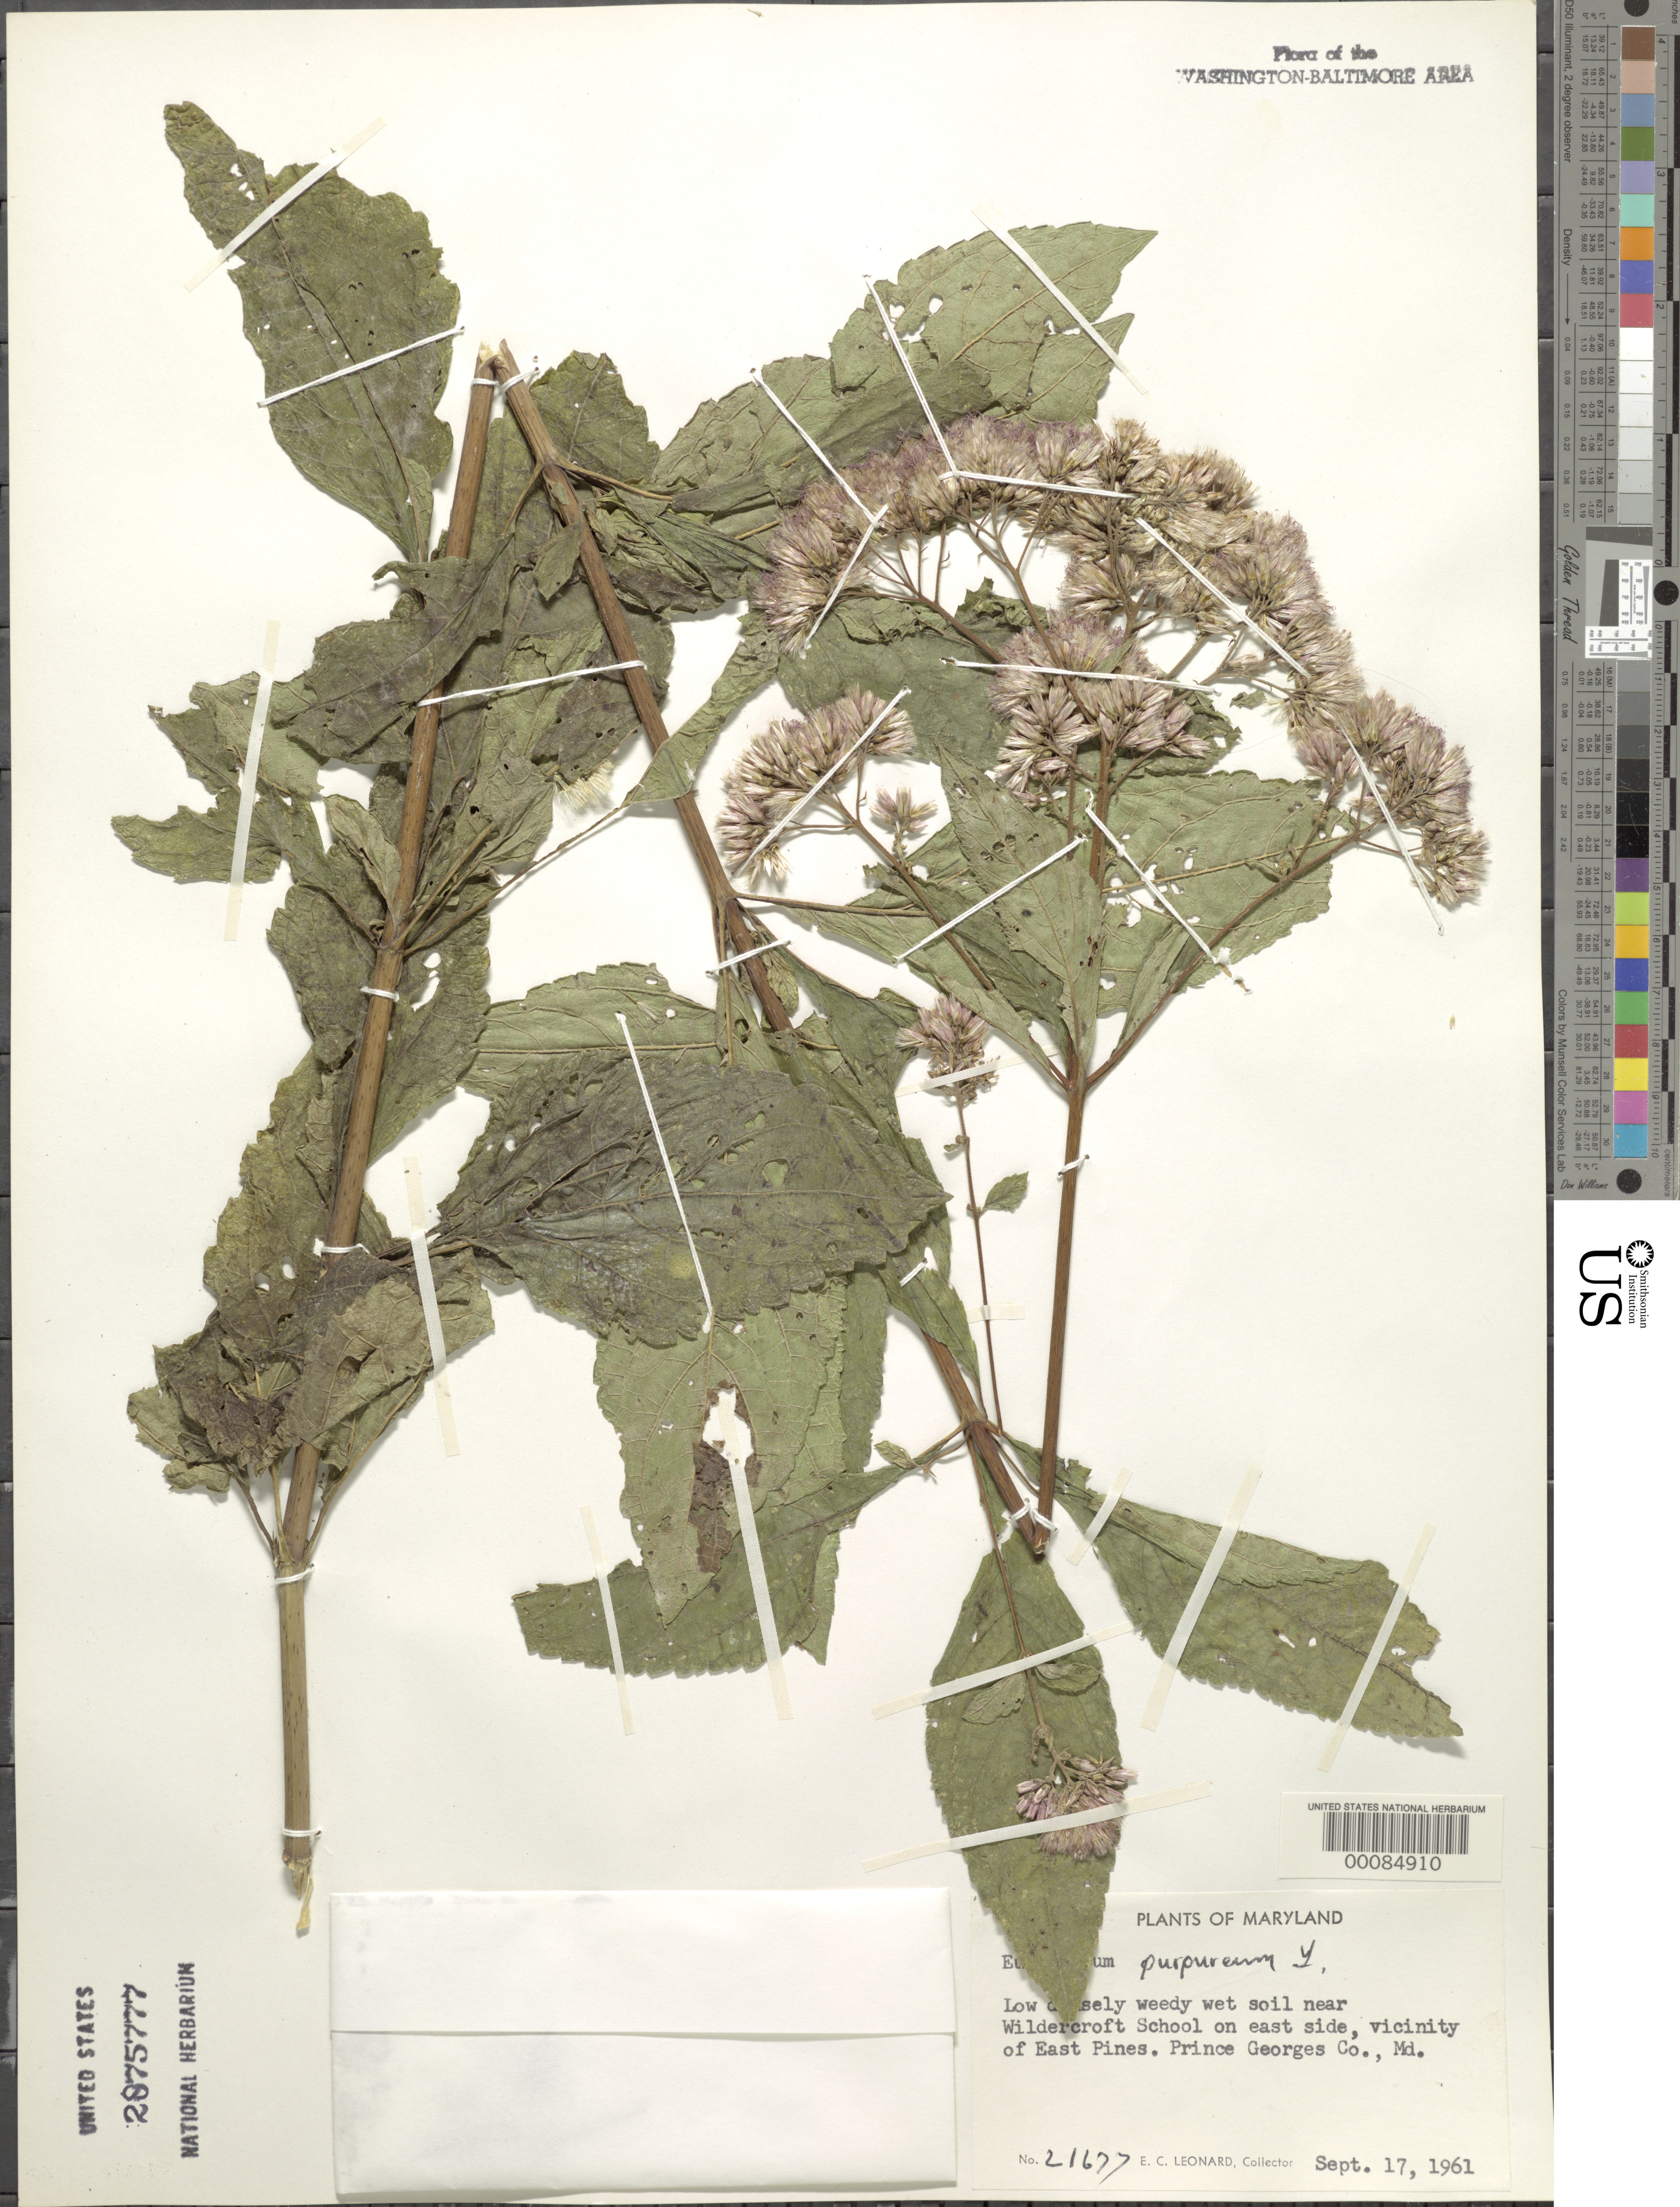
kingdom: Plantae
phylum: Tracheophyta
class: Magnoliopsida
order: Asterales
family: Asteraceae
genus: Eupatorium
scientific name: Eupatorium purpureum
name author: (L.) E.E. Lamont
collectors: E. C. Leonard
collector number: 21677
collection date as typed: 17 Sep 1961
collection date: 1961-09-17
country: United States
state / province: Maryland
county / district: Prince George's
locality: Wildercroft School East Pines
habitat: Low densely weedy wet soil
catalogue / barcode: US 2875777